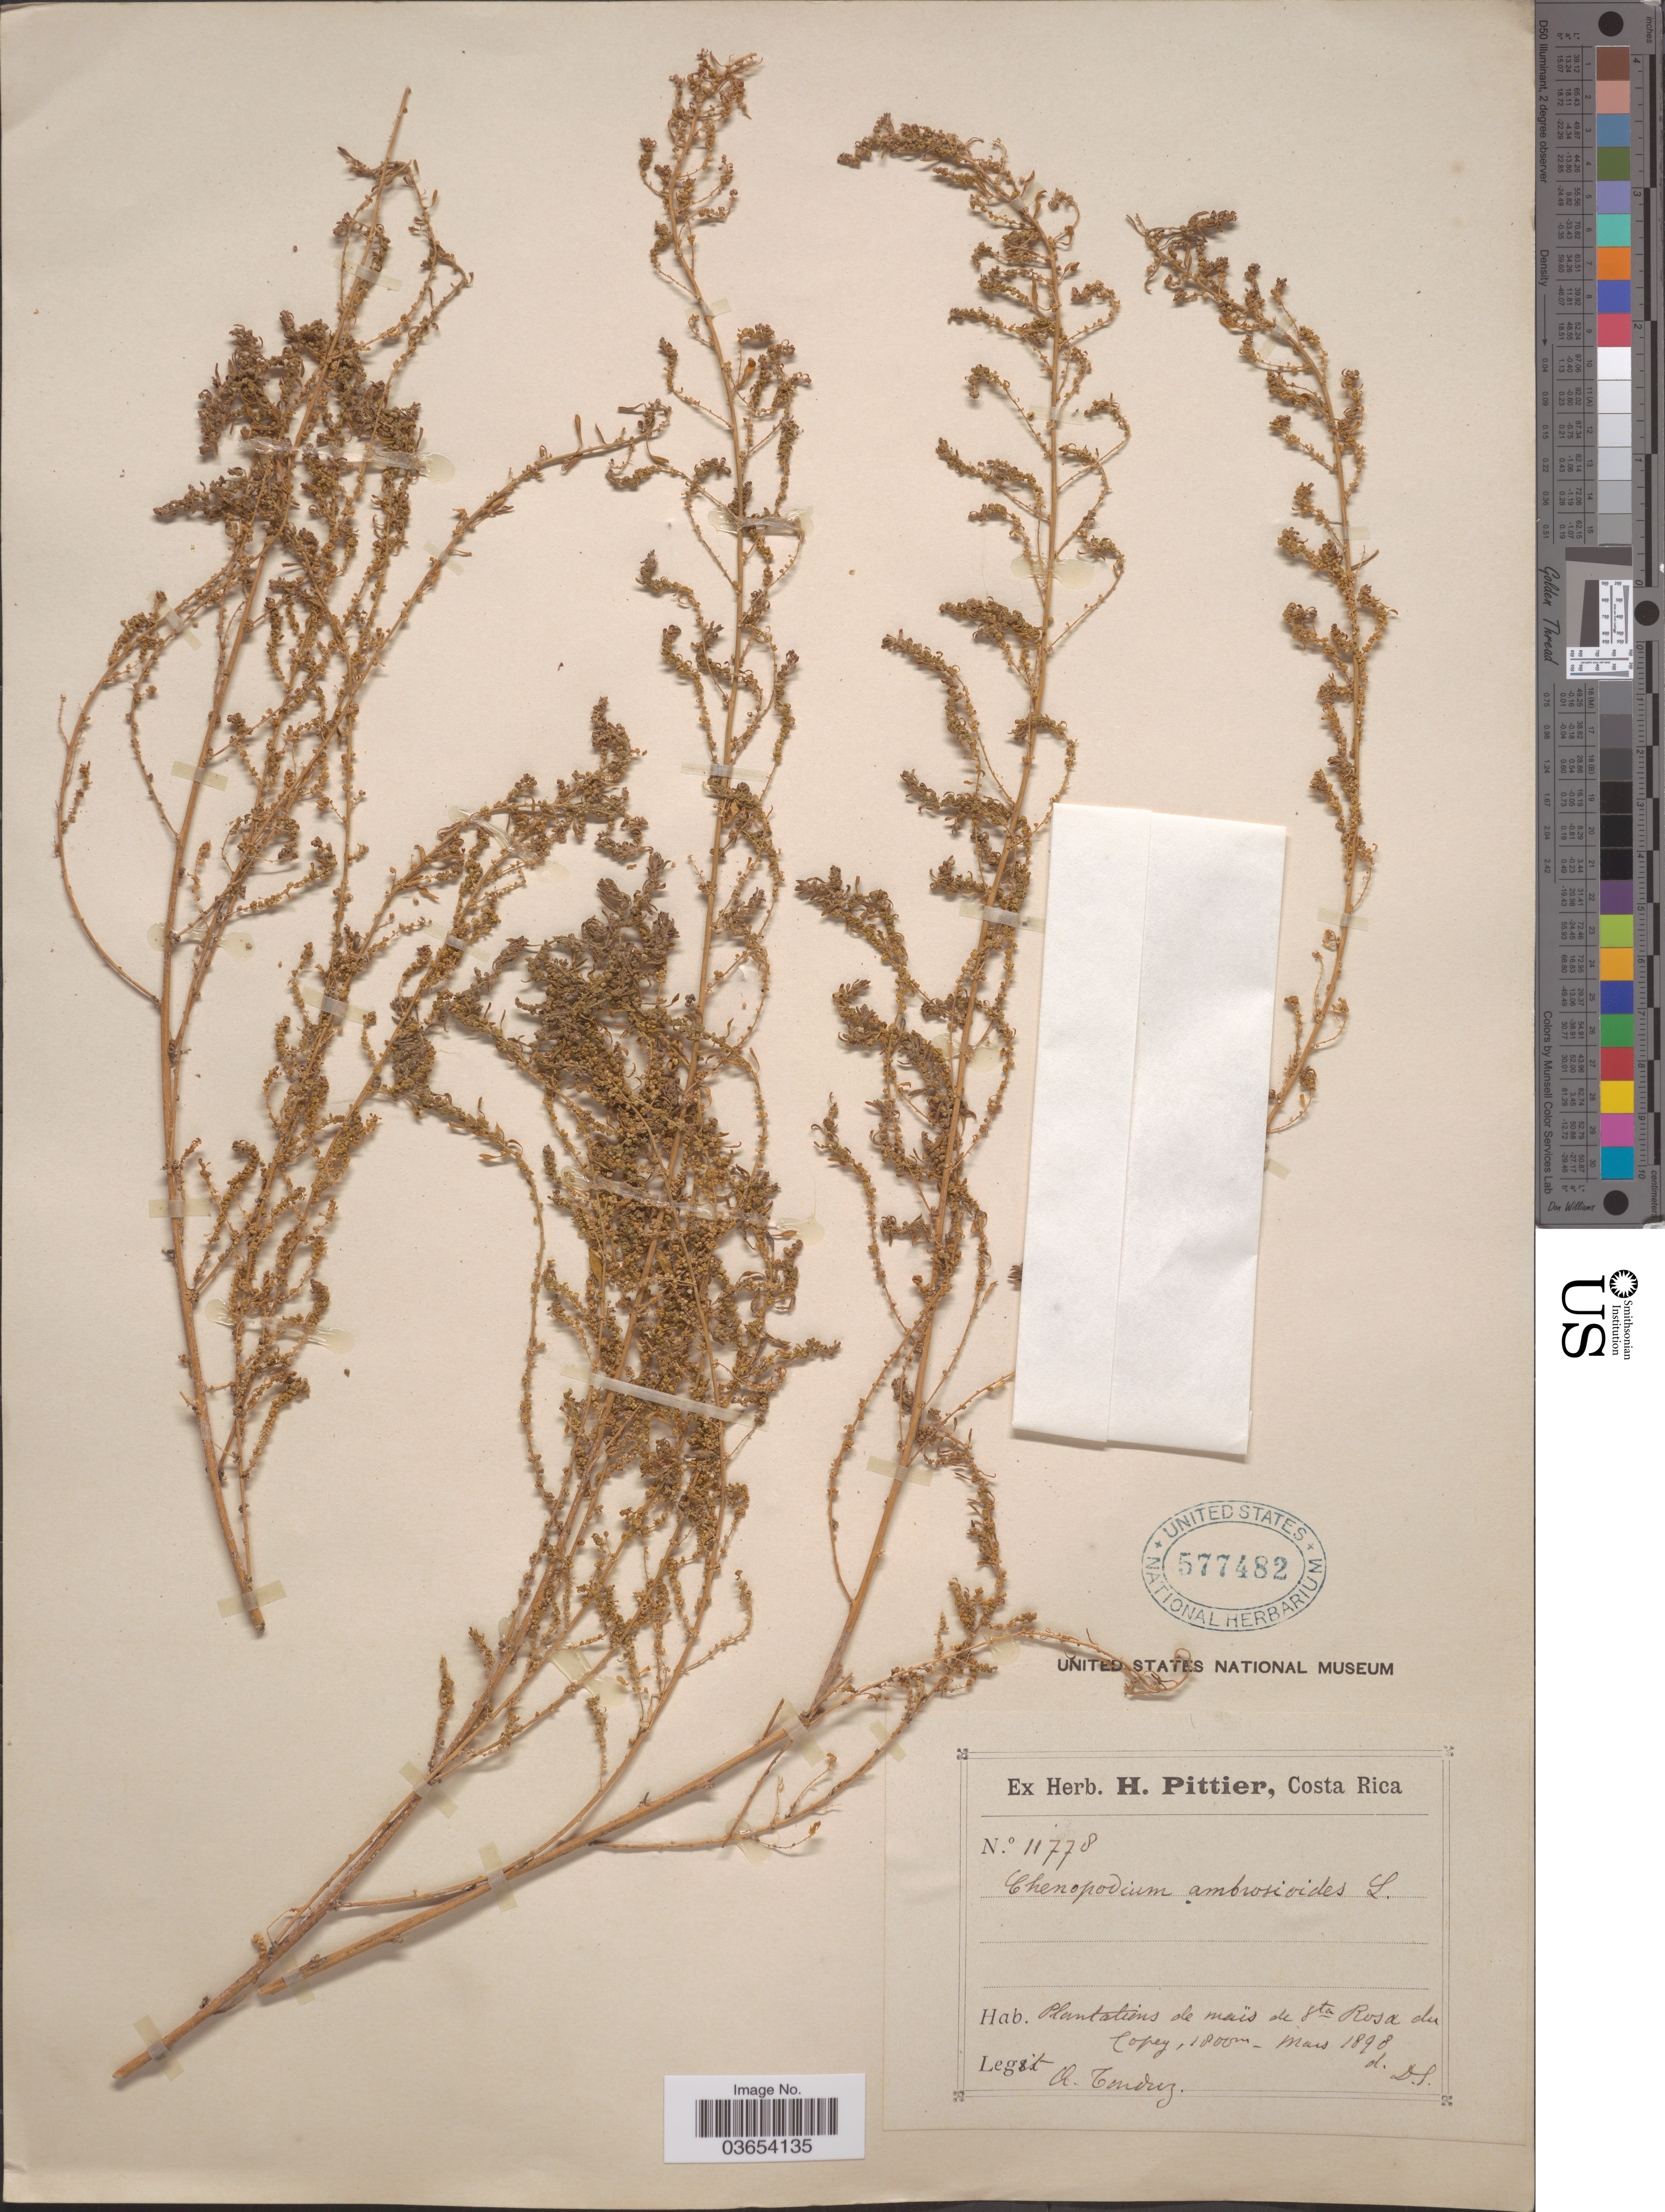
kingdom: Plantae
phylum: Tracheophyta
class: Magnoliopsida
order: Caryophyllales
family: Amaranthaceae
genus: Chenopodium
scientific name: Chenopodium ambrosioides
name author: L.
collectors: A. Tonduz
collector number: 11778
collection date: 1898-03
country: Costa Rica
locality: Plantations de maïs de Sta Rosa du Copey.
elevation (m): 1800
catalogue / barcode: US 577482